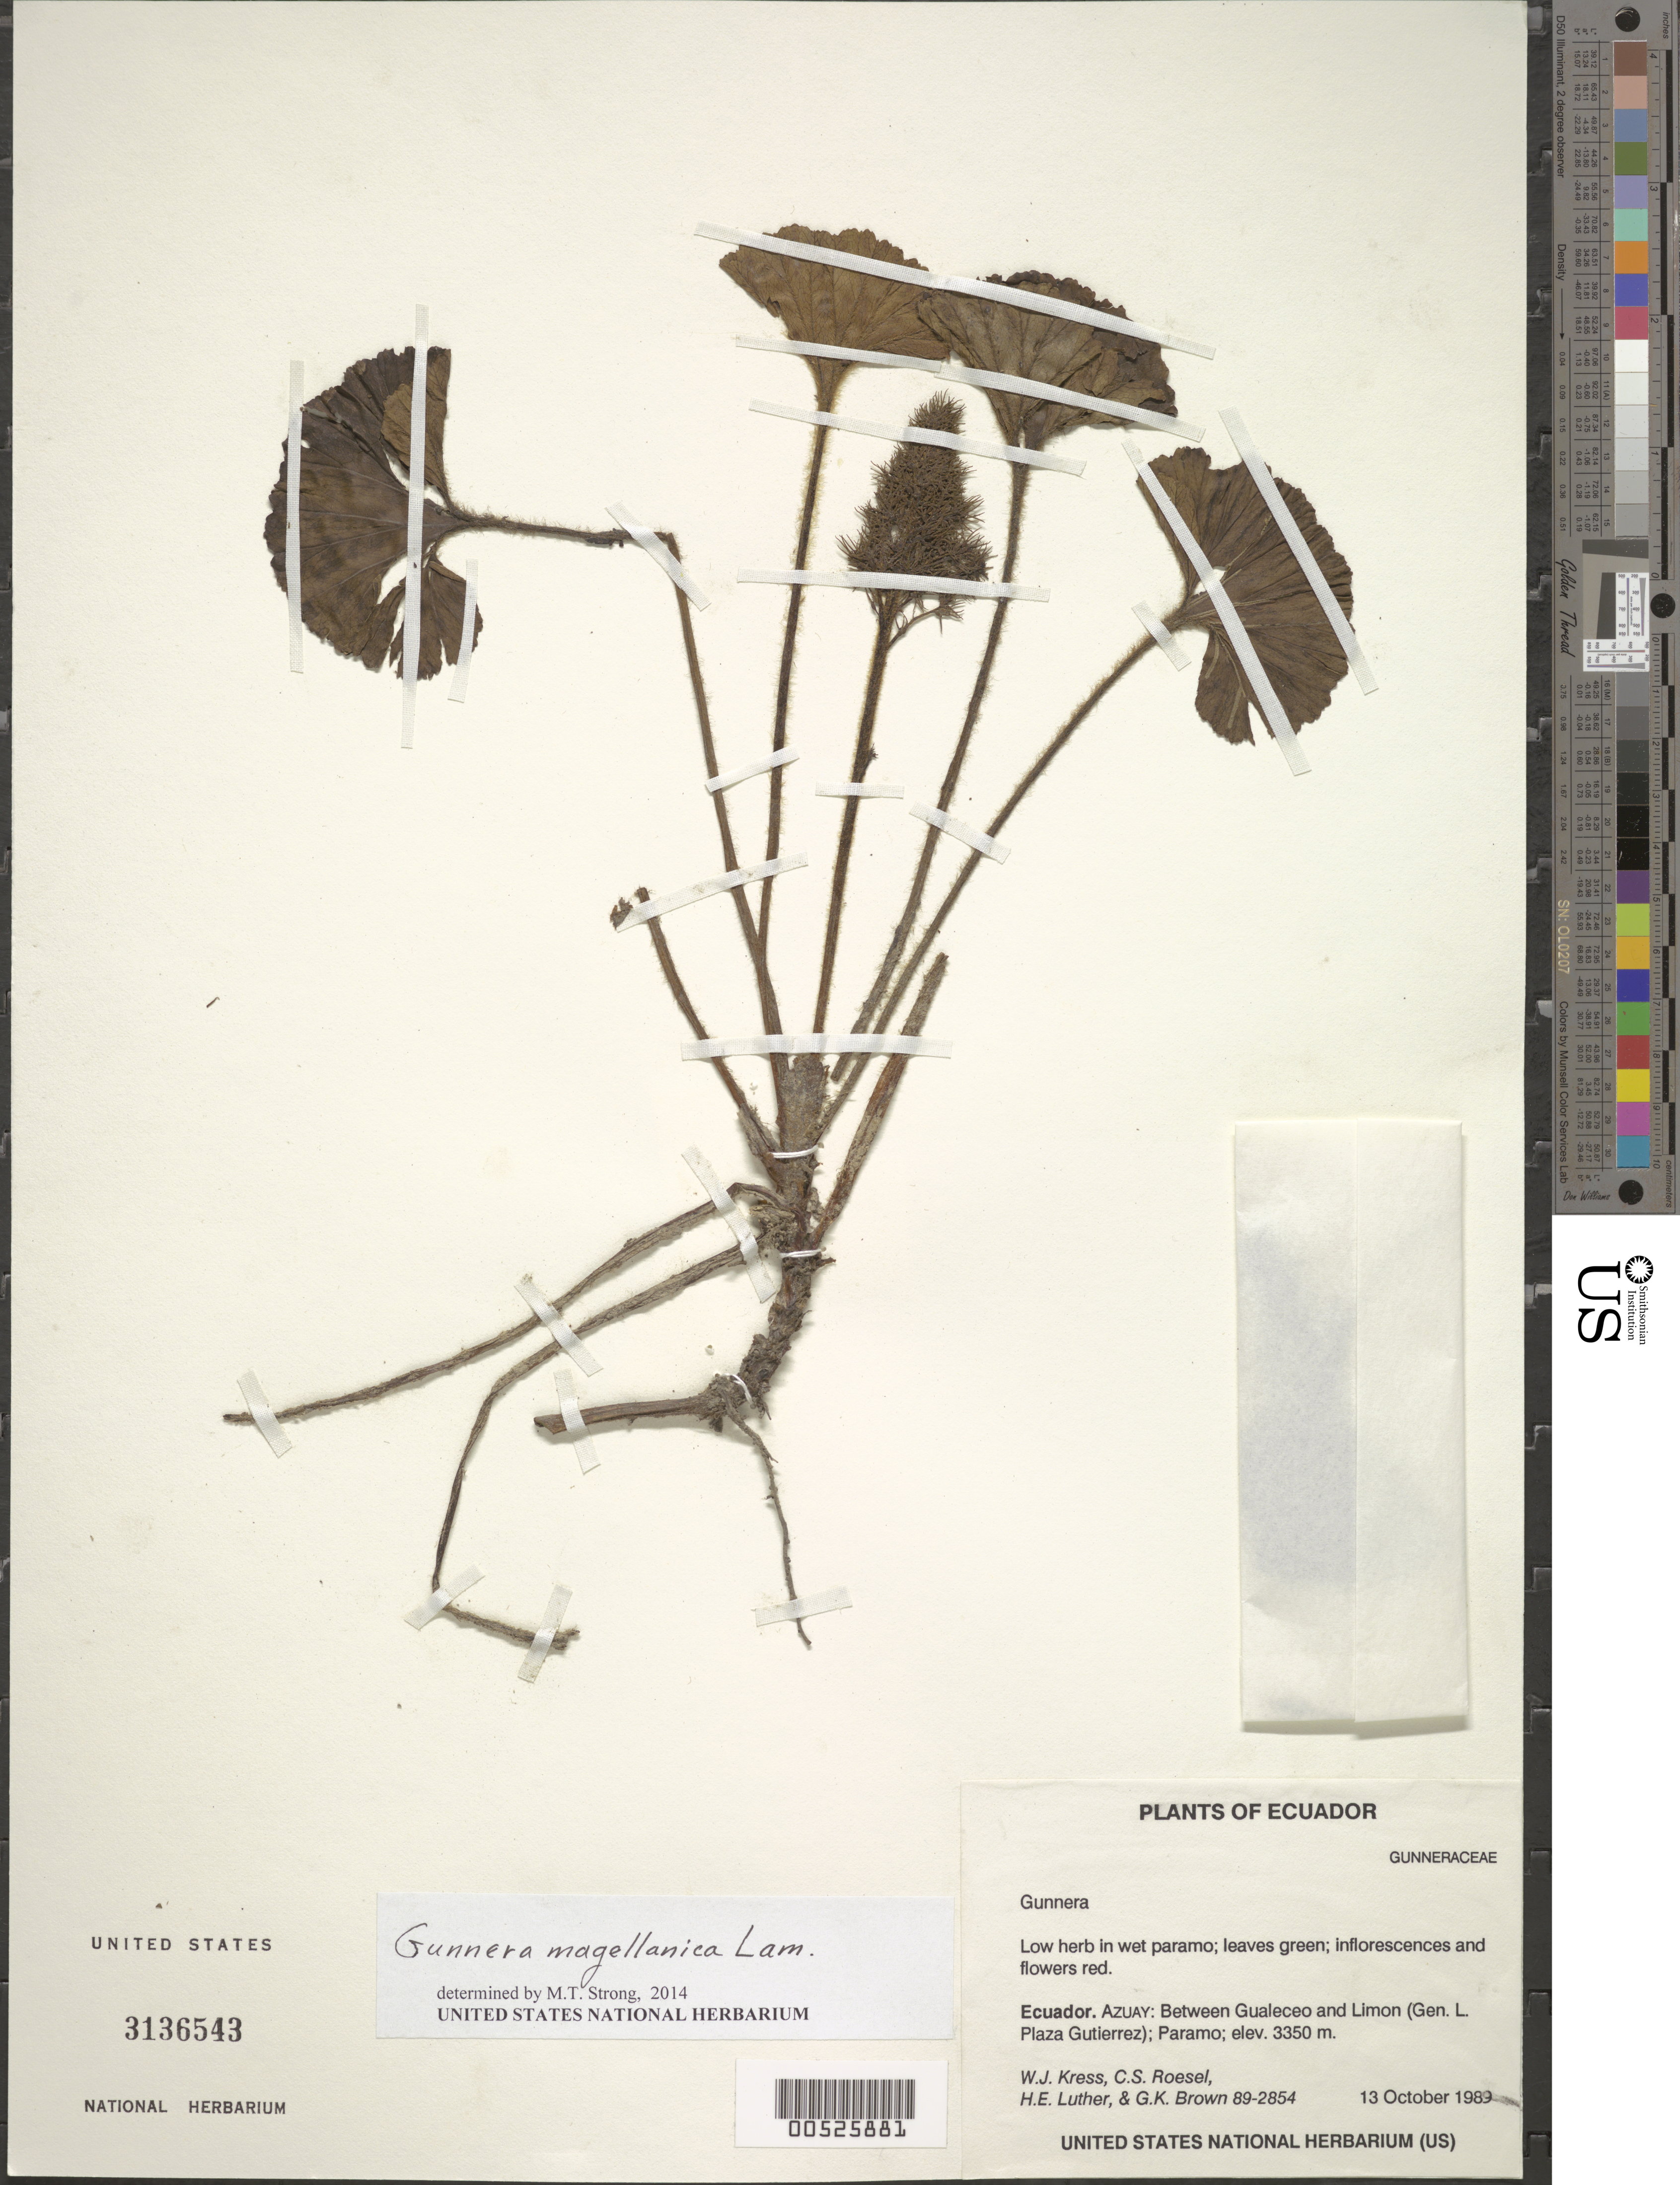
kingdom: Plantae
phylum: Tracheophyta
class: Magnoliopsida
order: Gunnerales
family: Gunneraceae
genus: Gunnera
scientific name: Gunnera magellanica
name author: Lam.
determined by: Strong, M. T., (US), Smithsonian Institution - National Museum of Natural History (UNITED STATES)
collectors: W. J. Kress, C. Rosel, Harry E. Luther & G. K. Brown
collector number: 89-2854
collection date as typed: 13 Oct 1989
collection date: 1989-10-13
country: Ecuador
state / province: Azuay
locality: between Gualeceo and Between Gualeceo and Limon. (Gen. L. Plaza Gutierrez)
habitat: Páramo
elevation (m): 3350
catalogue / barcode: US 3136543